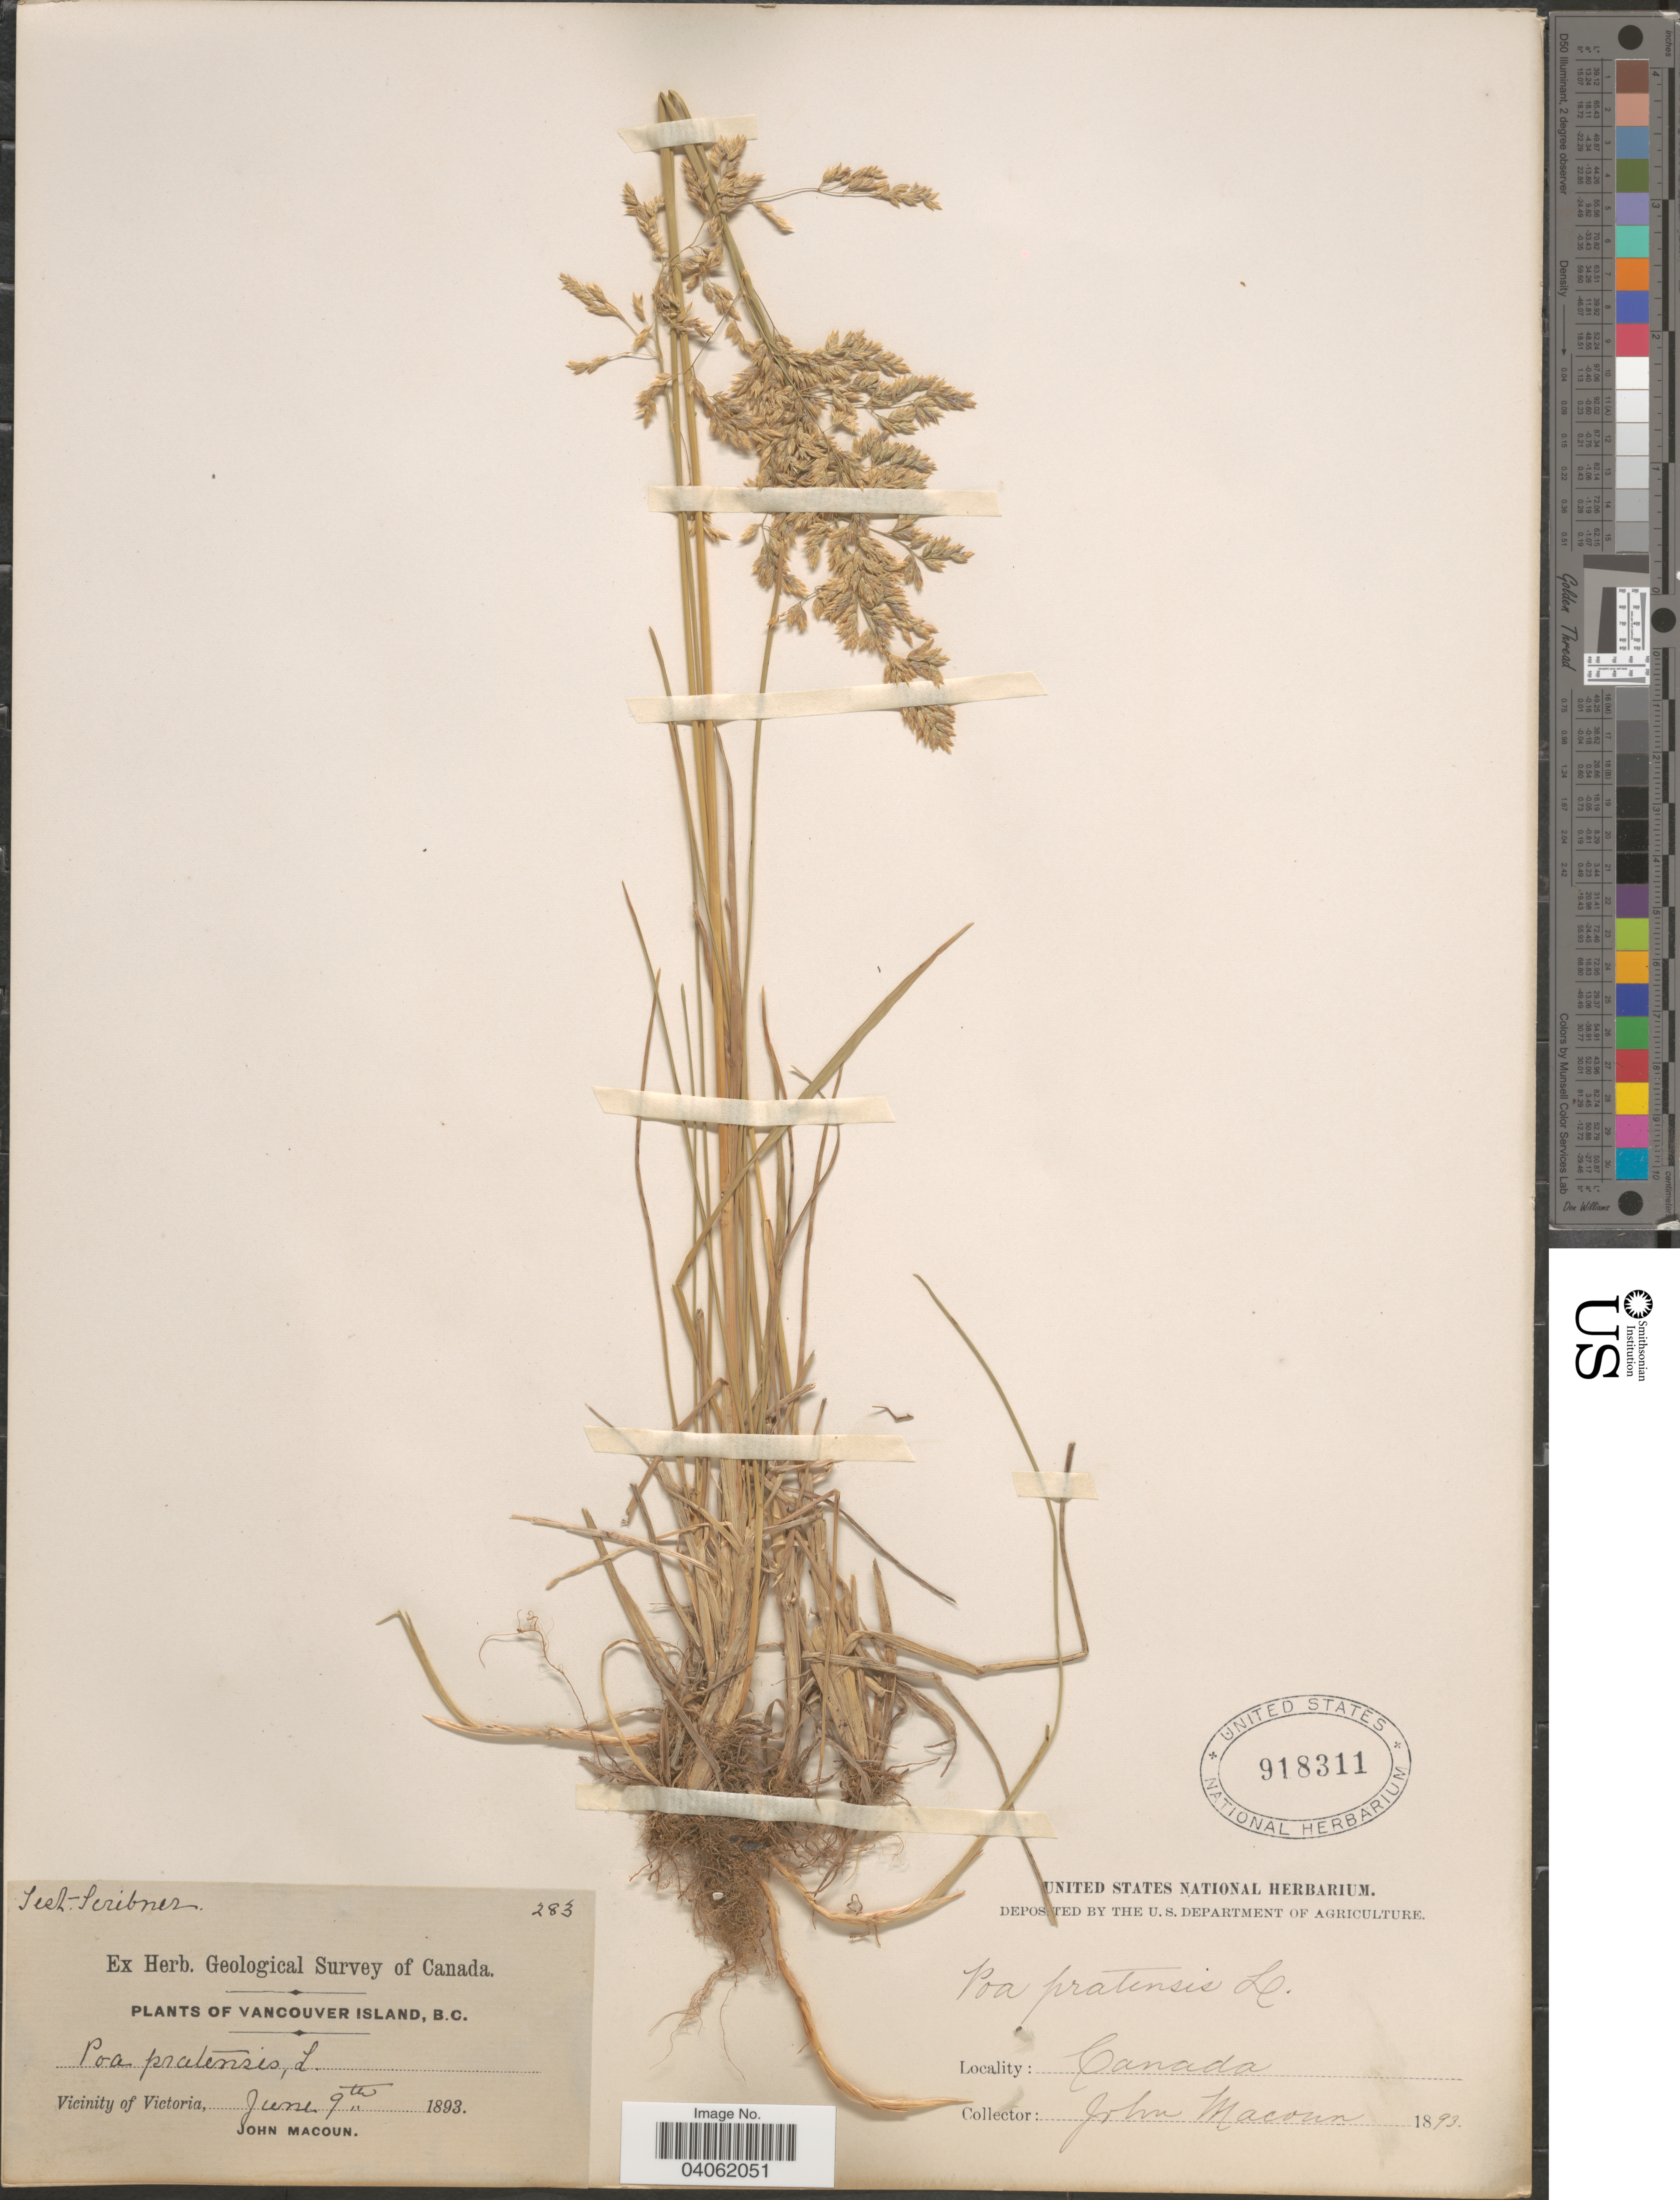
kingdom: Plantae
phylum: Tracheophyta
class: Liliopsida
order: Poales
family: Poaceae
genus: Poa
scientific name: Poa pratensis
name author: L.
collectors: J. Macoun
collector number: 283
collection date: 1893-06-09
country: Canada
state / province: British Columbia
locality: Vancouver Island. Vicinity of Victoria.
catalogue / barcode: US 918311